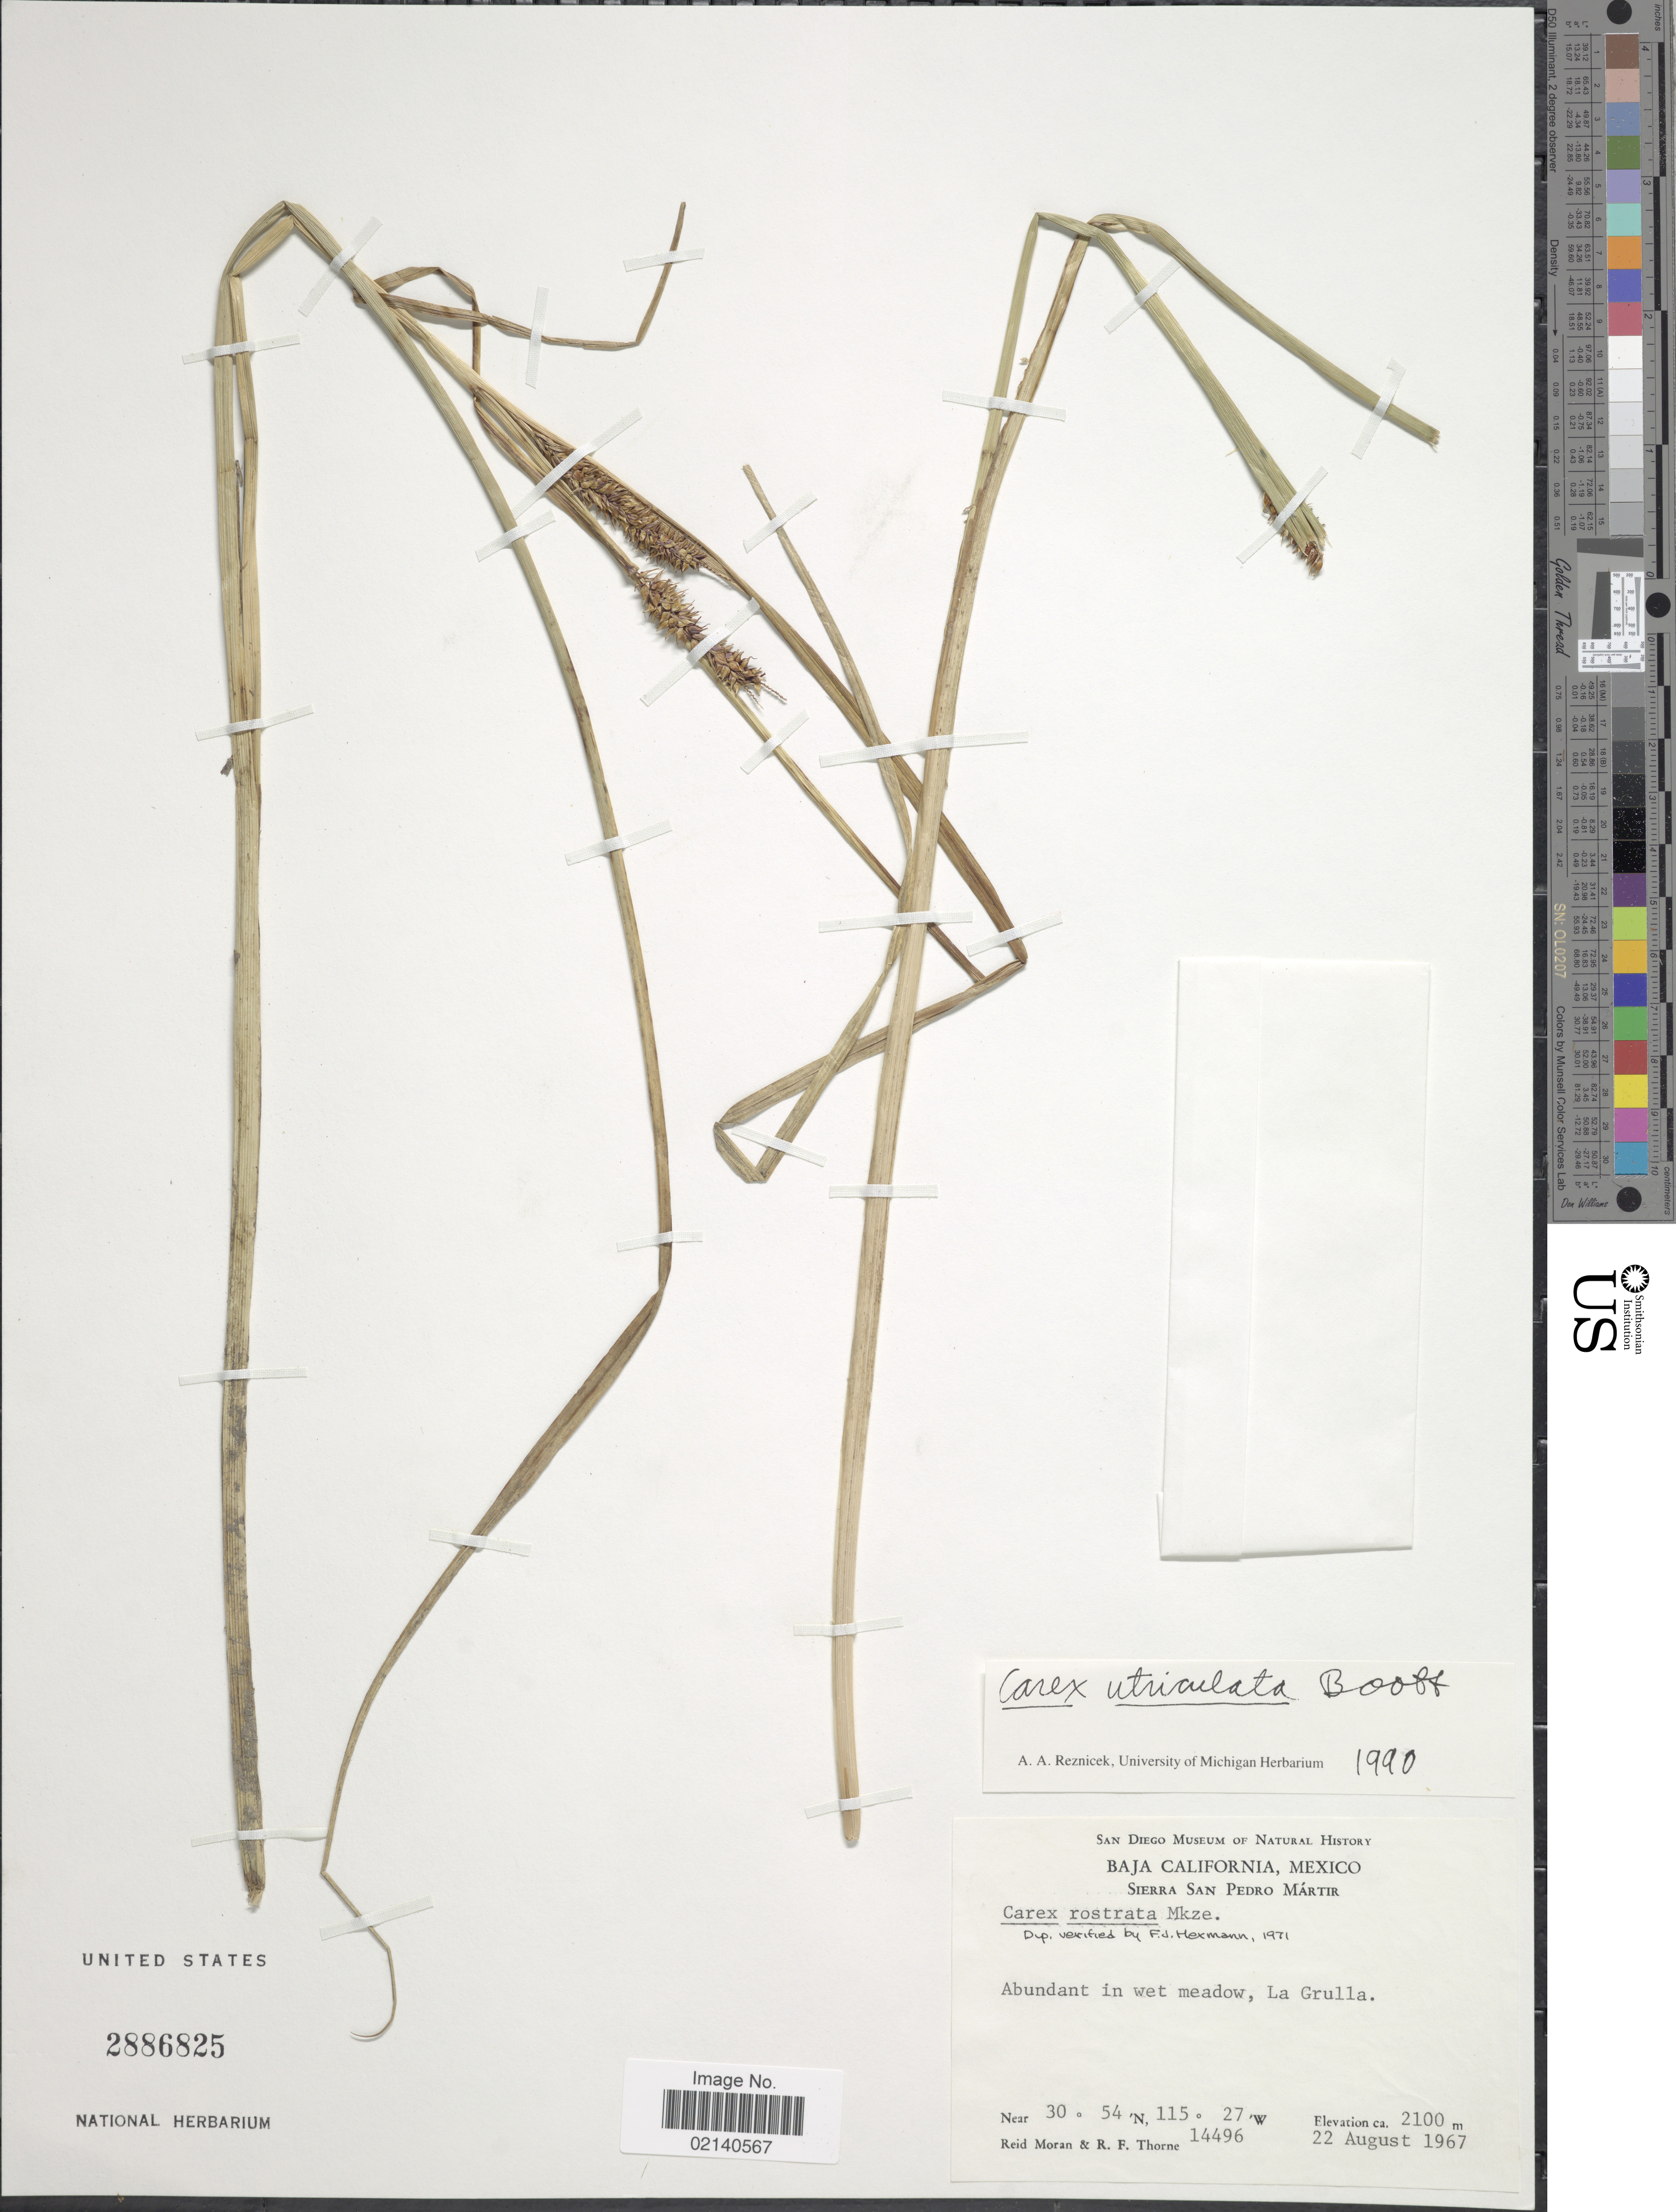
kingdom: Plantae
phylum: Tracheophyta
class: Liliopsida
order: Poales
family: Cyperaceae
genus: Carex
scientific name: Carex utriculata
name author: Boott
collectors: R. V. Moran & R. F. Thorne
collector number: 14496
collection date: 1967-08-22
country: Mexico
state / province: Baja California Norte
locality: Sierra San Pedro Martir. La Grulla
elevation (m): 2100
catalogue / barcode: US 2886825